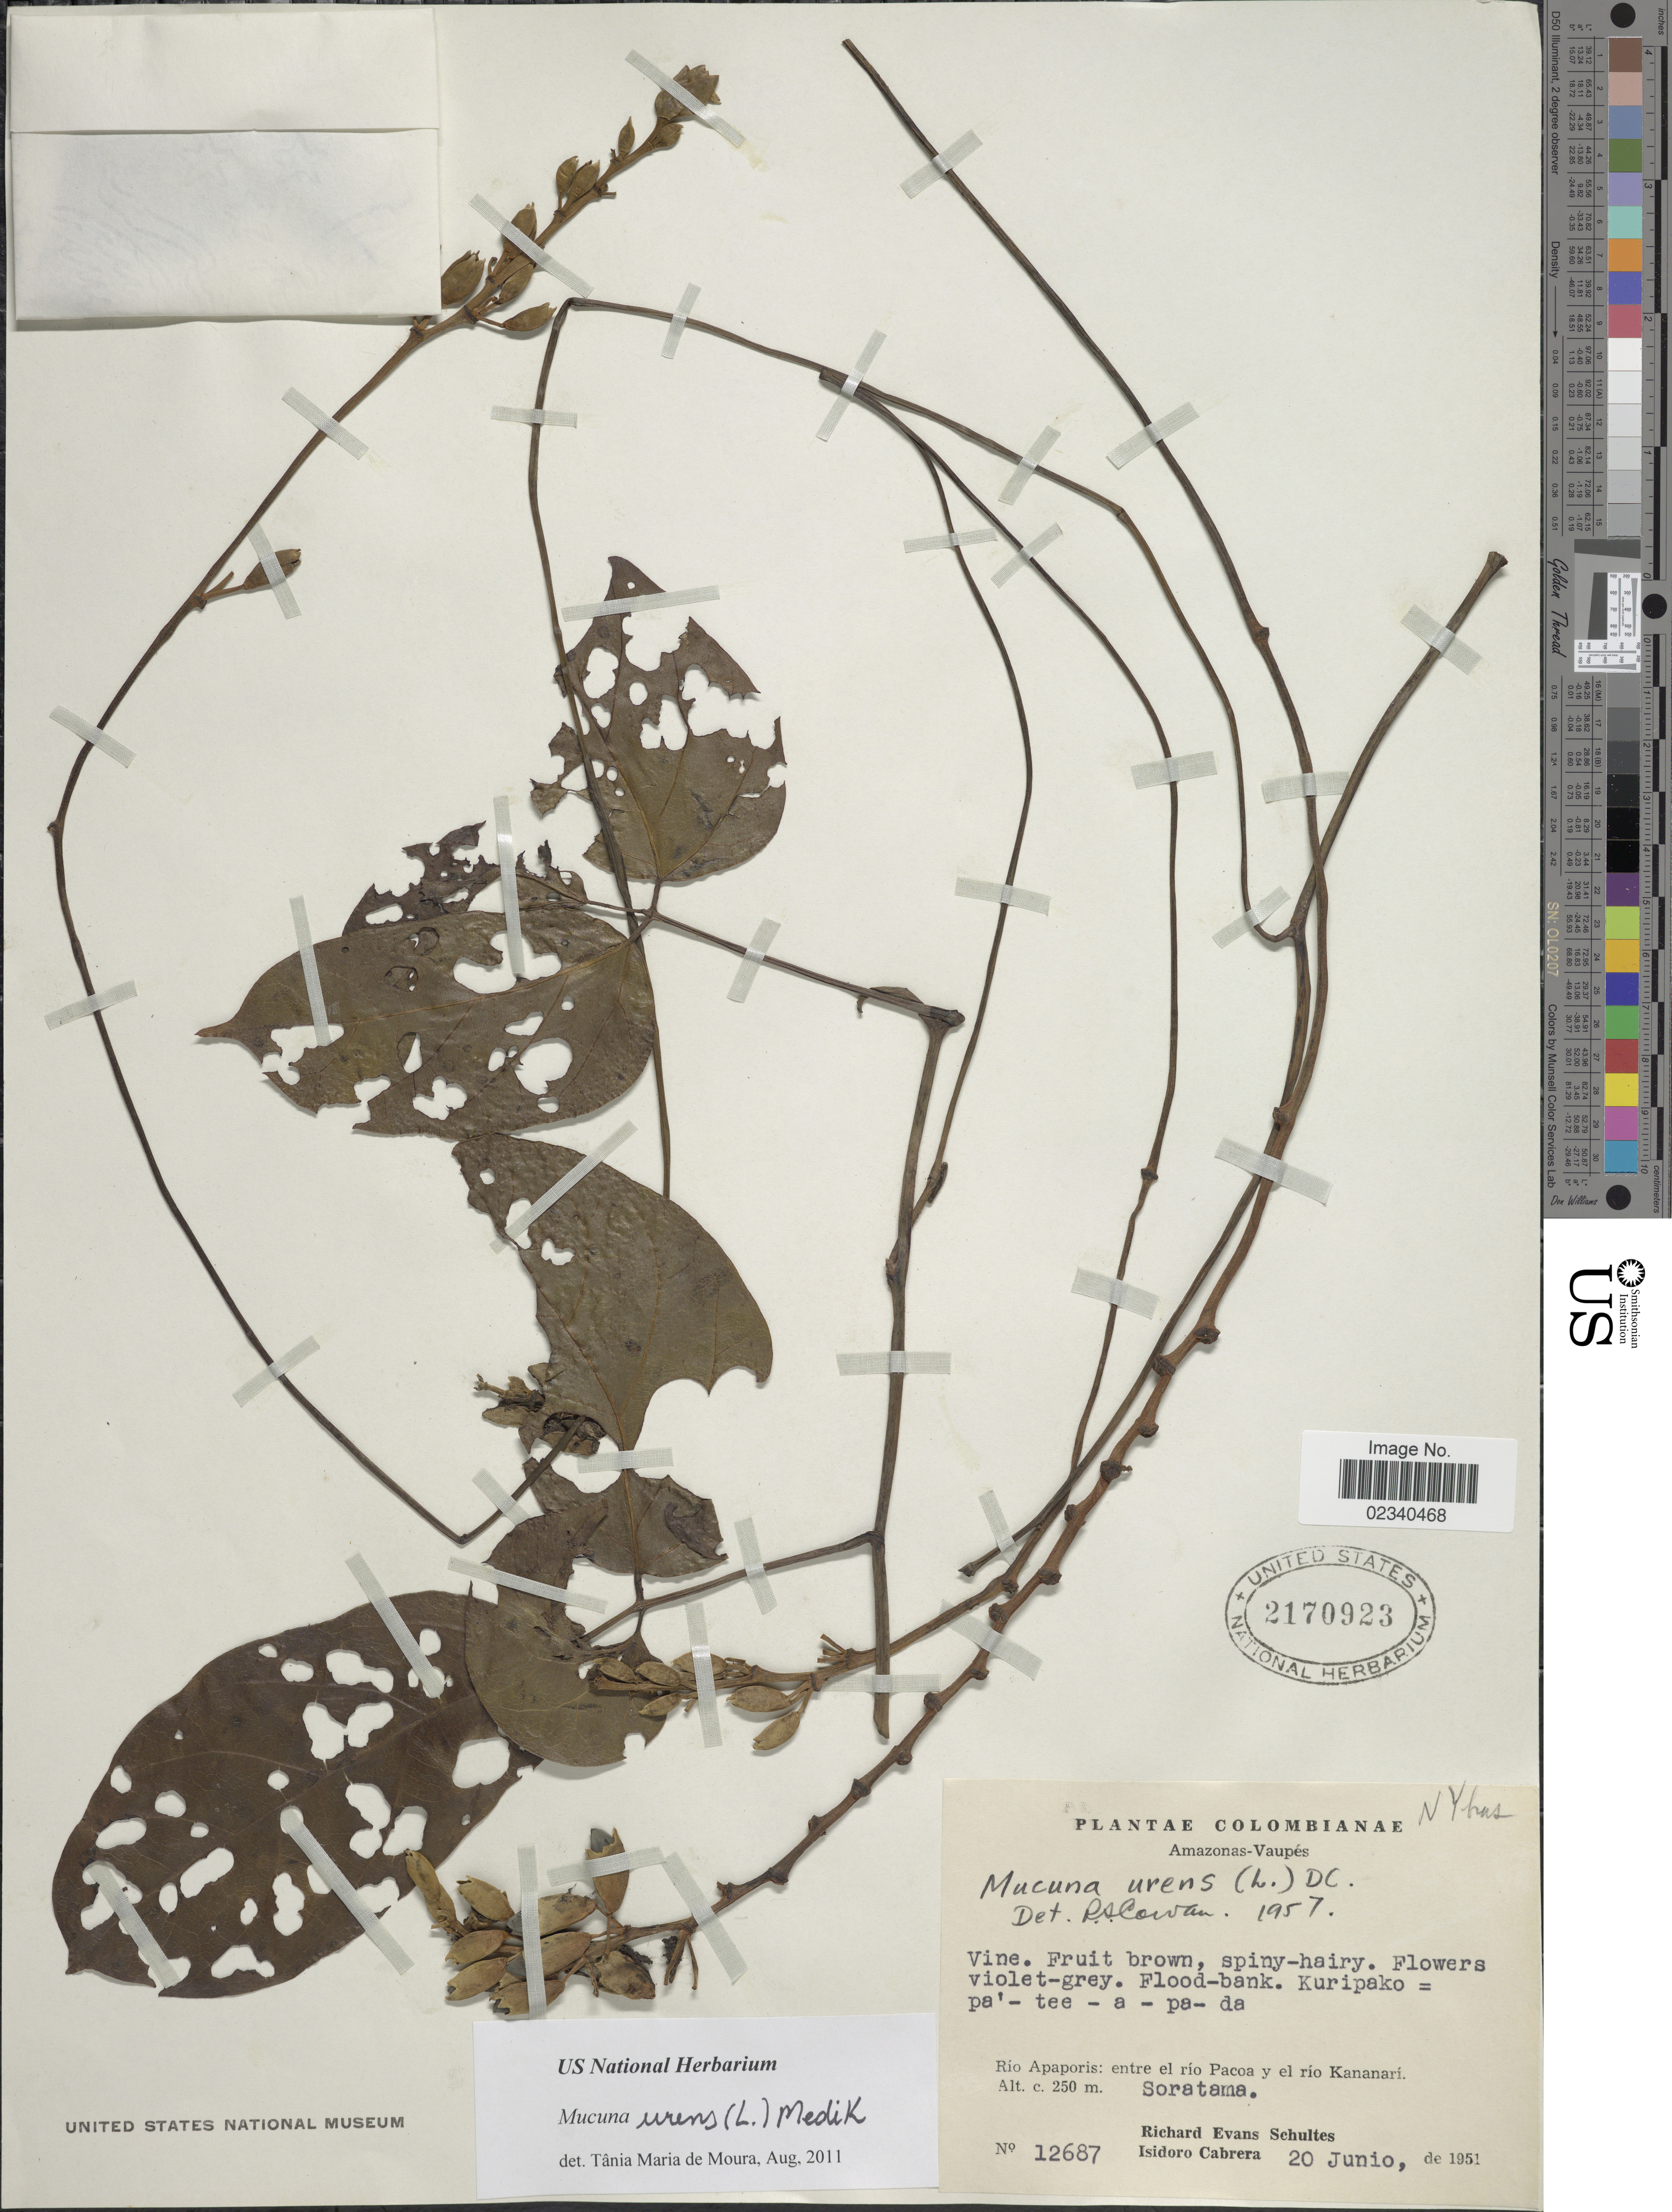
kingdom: Plantae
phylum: Tracheophyta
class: Magnoliopsida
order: Fabales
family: Fabaceae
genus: Mucuna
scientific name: Mucuna urens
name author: (L.) Medik.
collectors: R. E. Schultes & I. Cabrera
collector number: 12687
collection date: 1951-06-20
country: Colombia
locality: Amazonas- Vaupes. Rio Apaporis: entre el rio Pacoa y el rio Kananari. Soratama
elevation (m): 250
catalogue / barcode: US 2170923